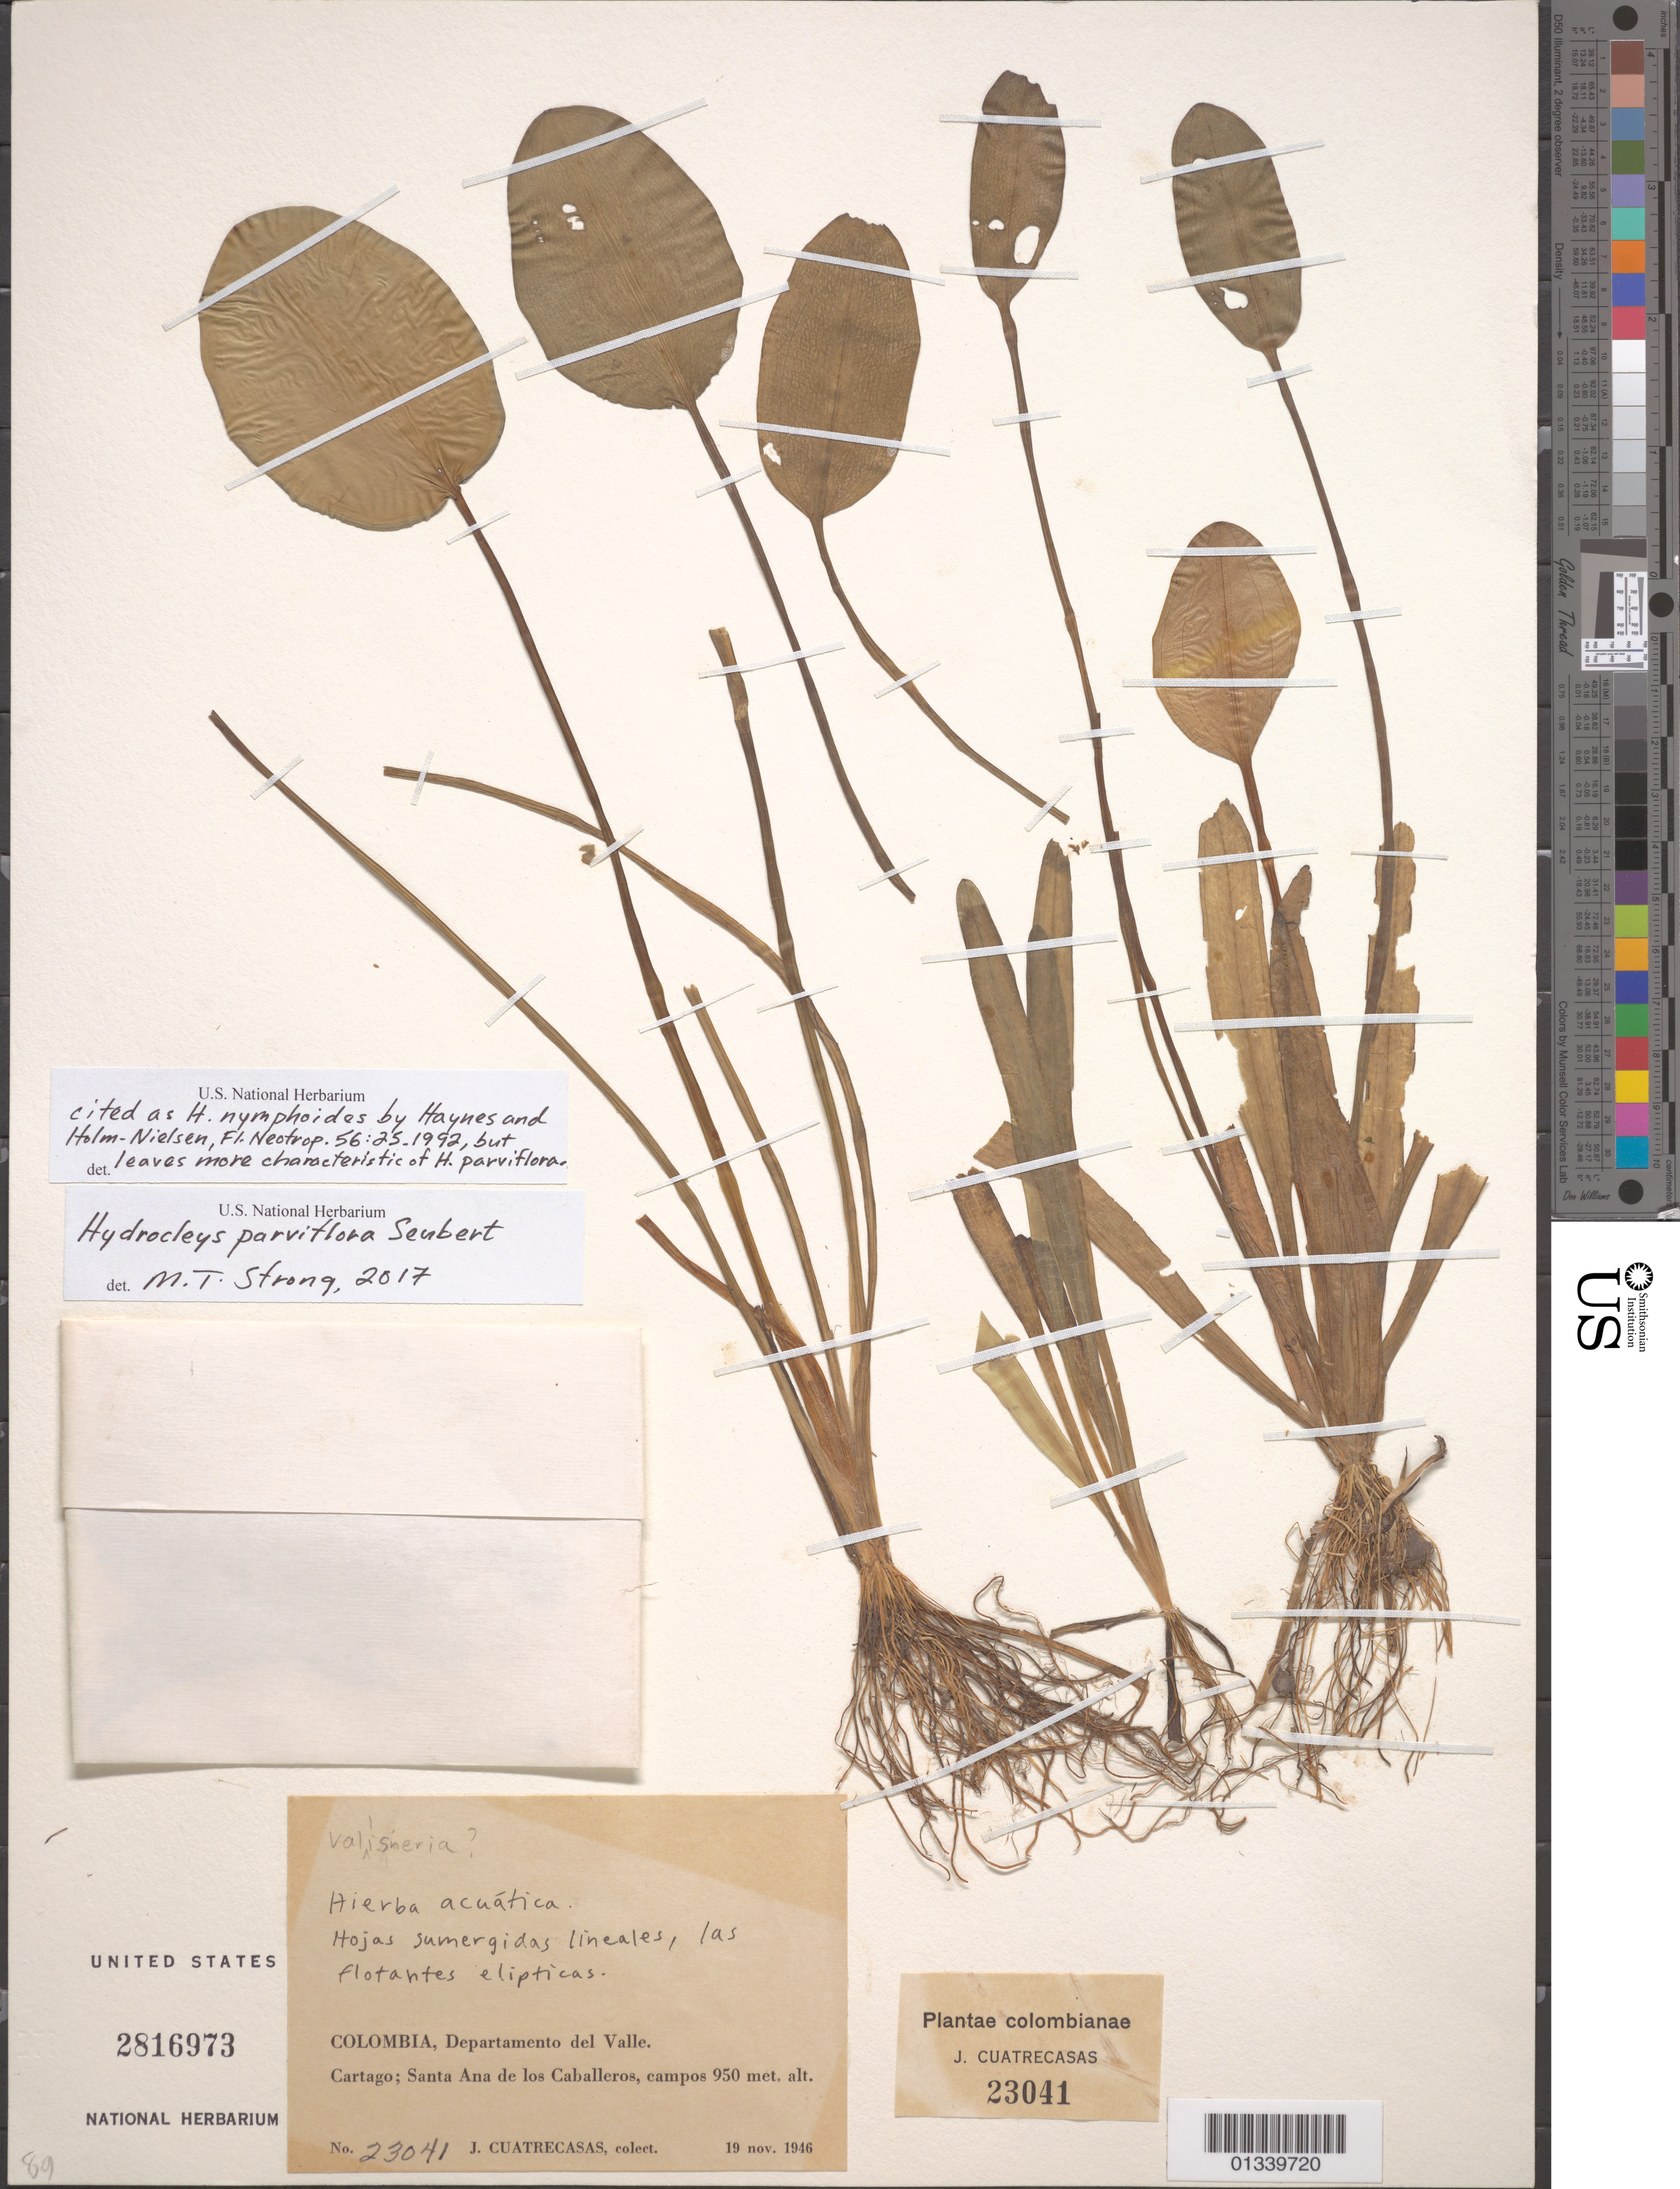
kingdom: Plantae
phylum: Tracheophyta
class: Liliopsida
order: Alismatales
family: Alismataceae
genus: Hydrocleys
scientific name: Hydrocleys parviflora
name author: Seub.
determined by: Strong, Mark T., (BOT), Smithsonian Institution - National Museum of Natural History (UNITED STATES)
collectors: J. Cuatrecasas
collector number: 23041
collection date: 1946-11-19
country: Colombia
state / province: Valle del Cauca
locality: Cartago; Santa Ana de los Caballeros.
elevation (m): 950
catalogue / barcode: US 2816973